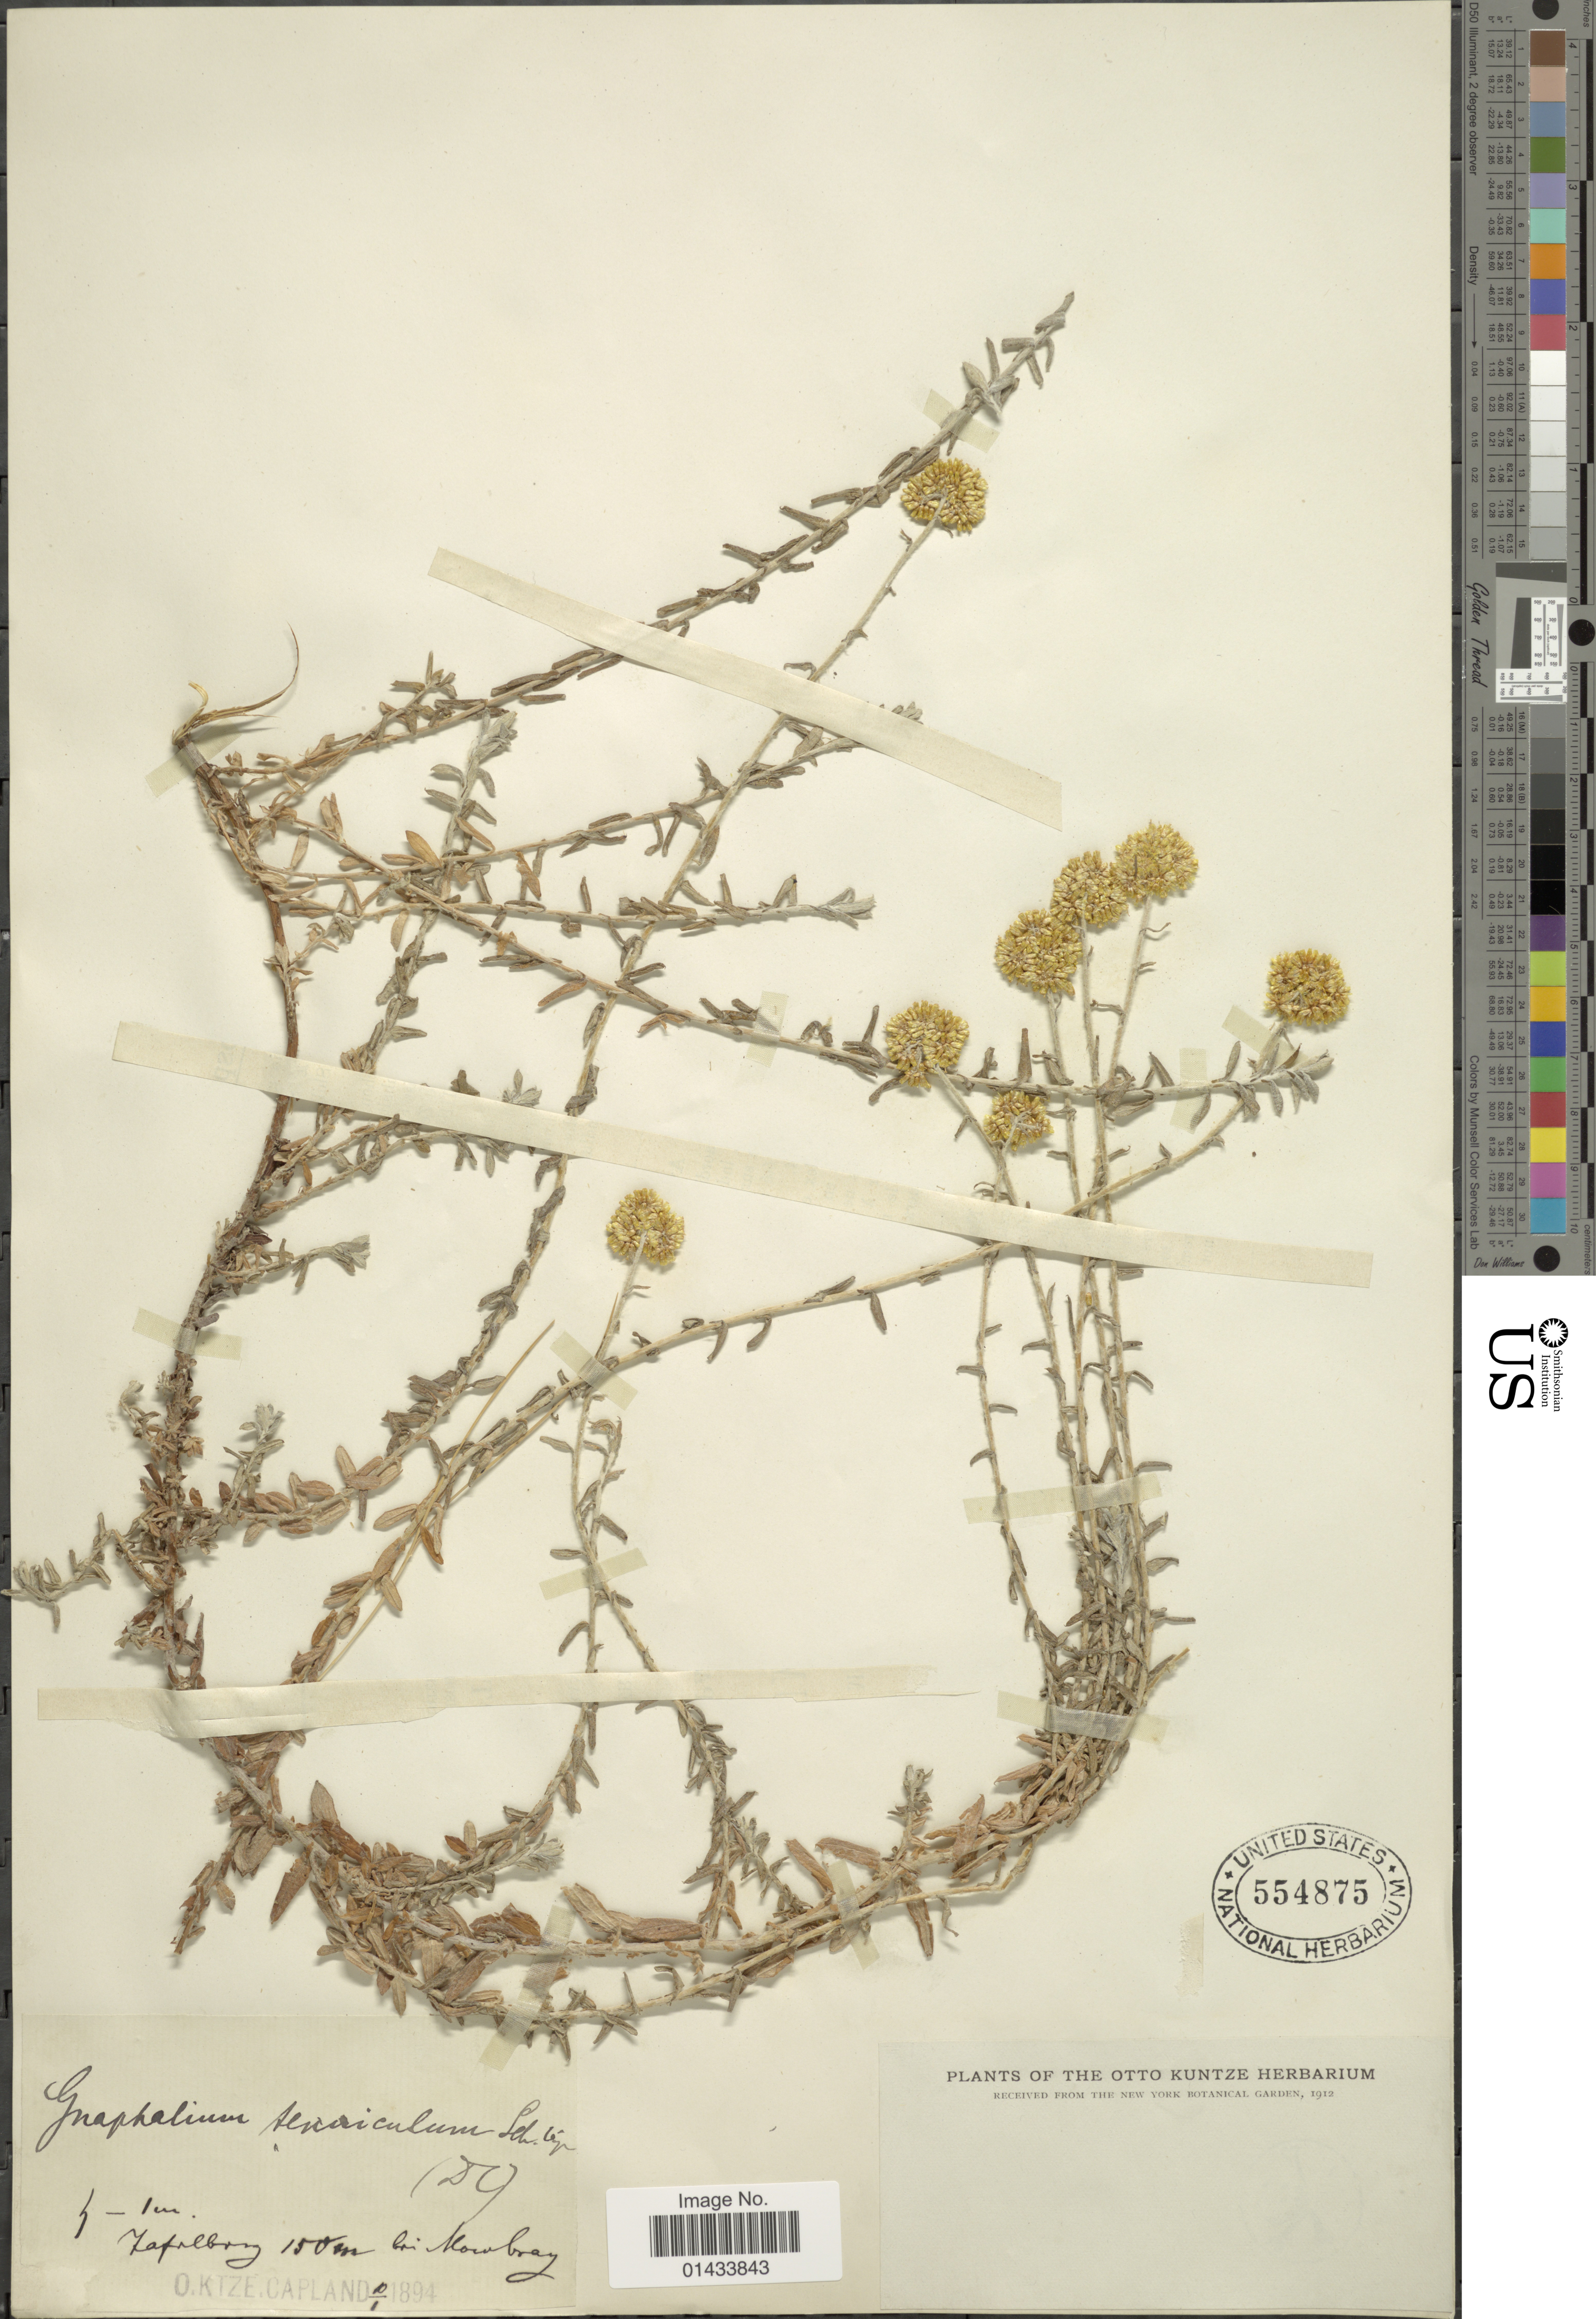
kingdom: Plantae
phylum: Tracheophyta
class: Magnoliopsida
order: Asterales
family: Asteraceae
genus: Helichrysum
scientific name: Helichrysum tenuiculum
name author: DC.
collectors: C.E.O. Kuntze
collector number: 109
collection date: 1894-01-10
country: South Africa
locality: Tafelberg bei Kowbay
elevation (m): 150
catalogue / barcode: US 554875